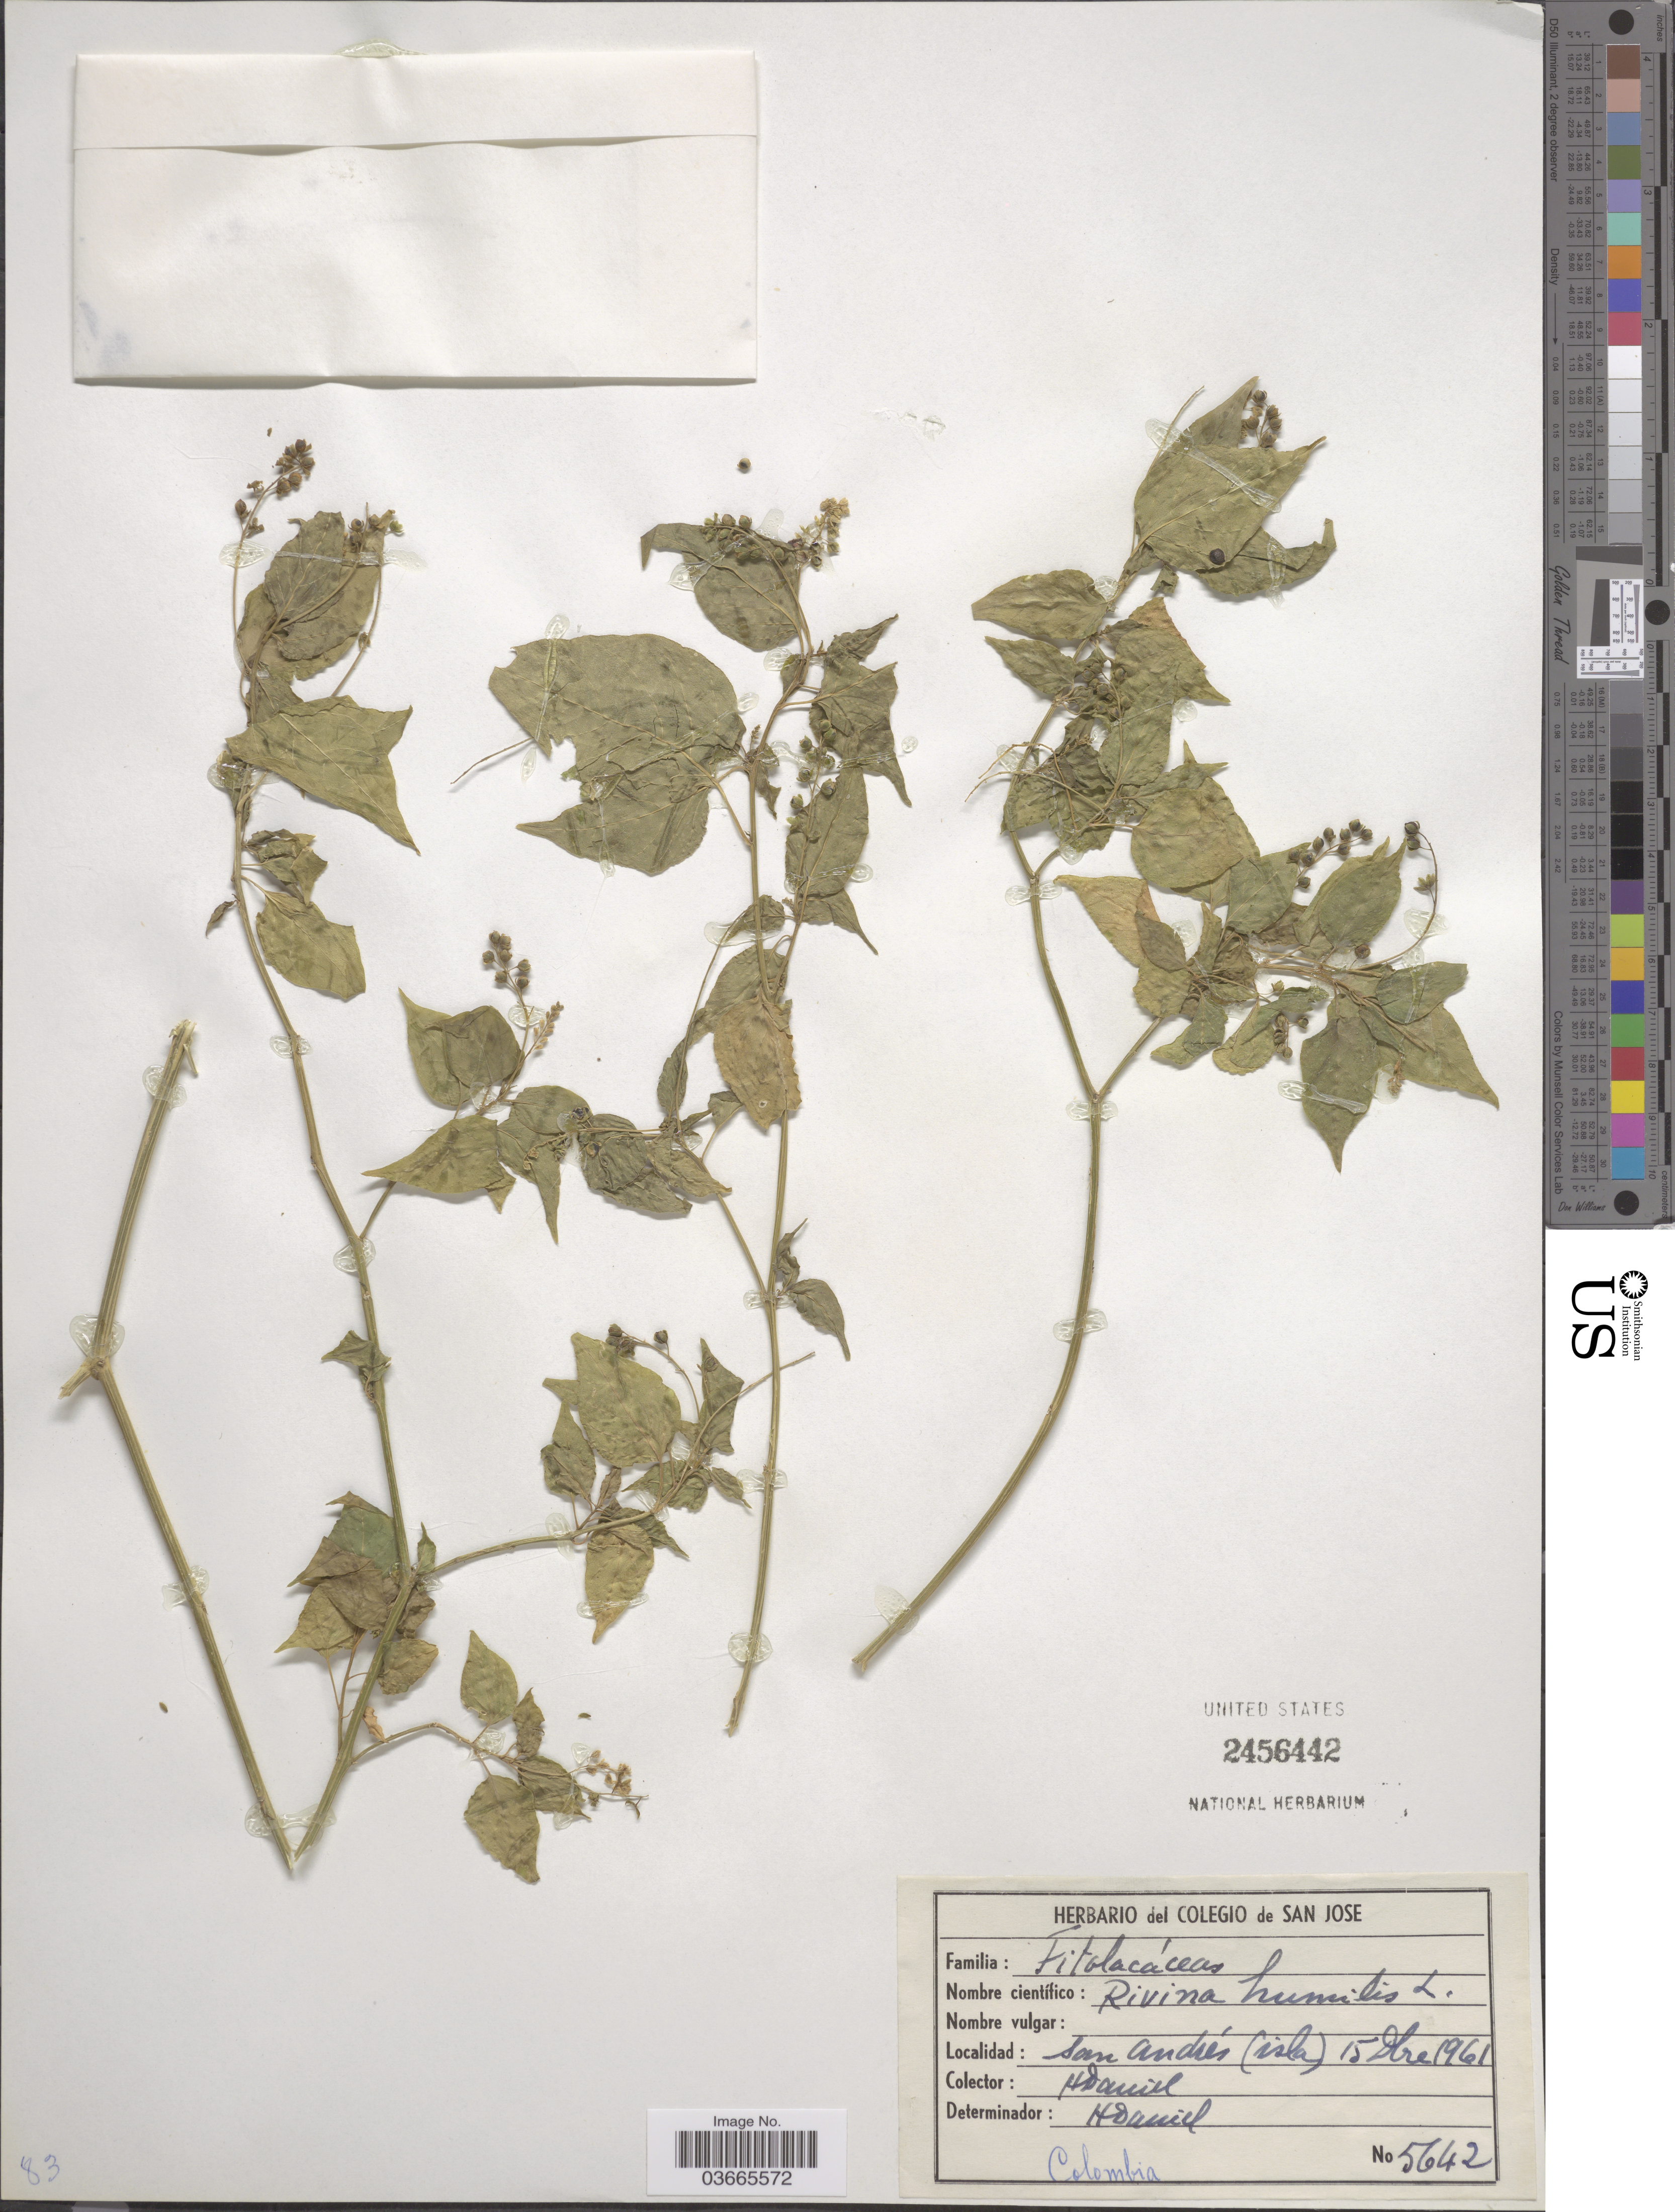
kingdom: Plantae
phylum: Tracheophyta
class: Magnoliopsida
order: Caryophyllales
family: Phytolaccaceae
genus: Rivina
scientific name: Rivina humilis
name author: L.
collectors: H. Daniel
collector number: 5642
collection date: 1961-12-15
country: Colombia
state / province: San Andres y Providencia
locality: San Andrés (isla).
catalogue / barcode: US 2456442